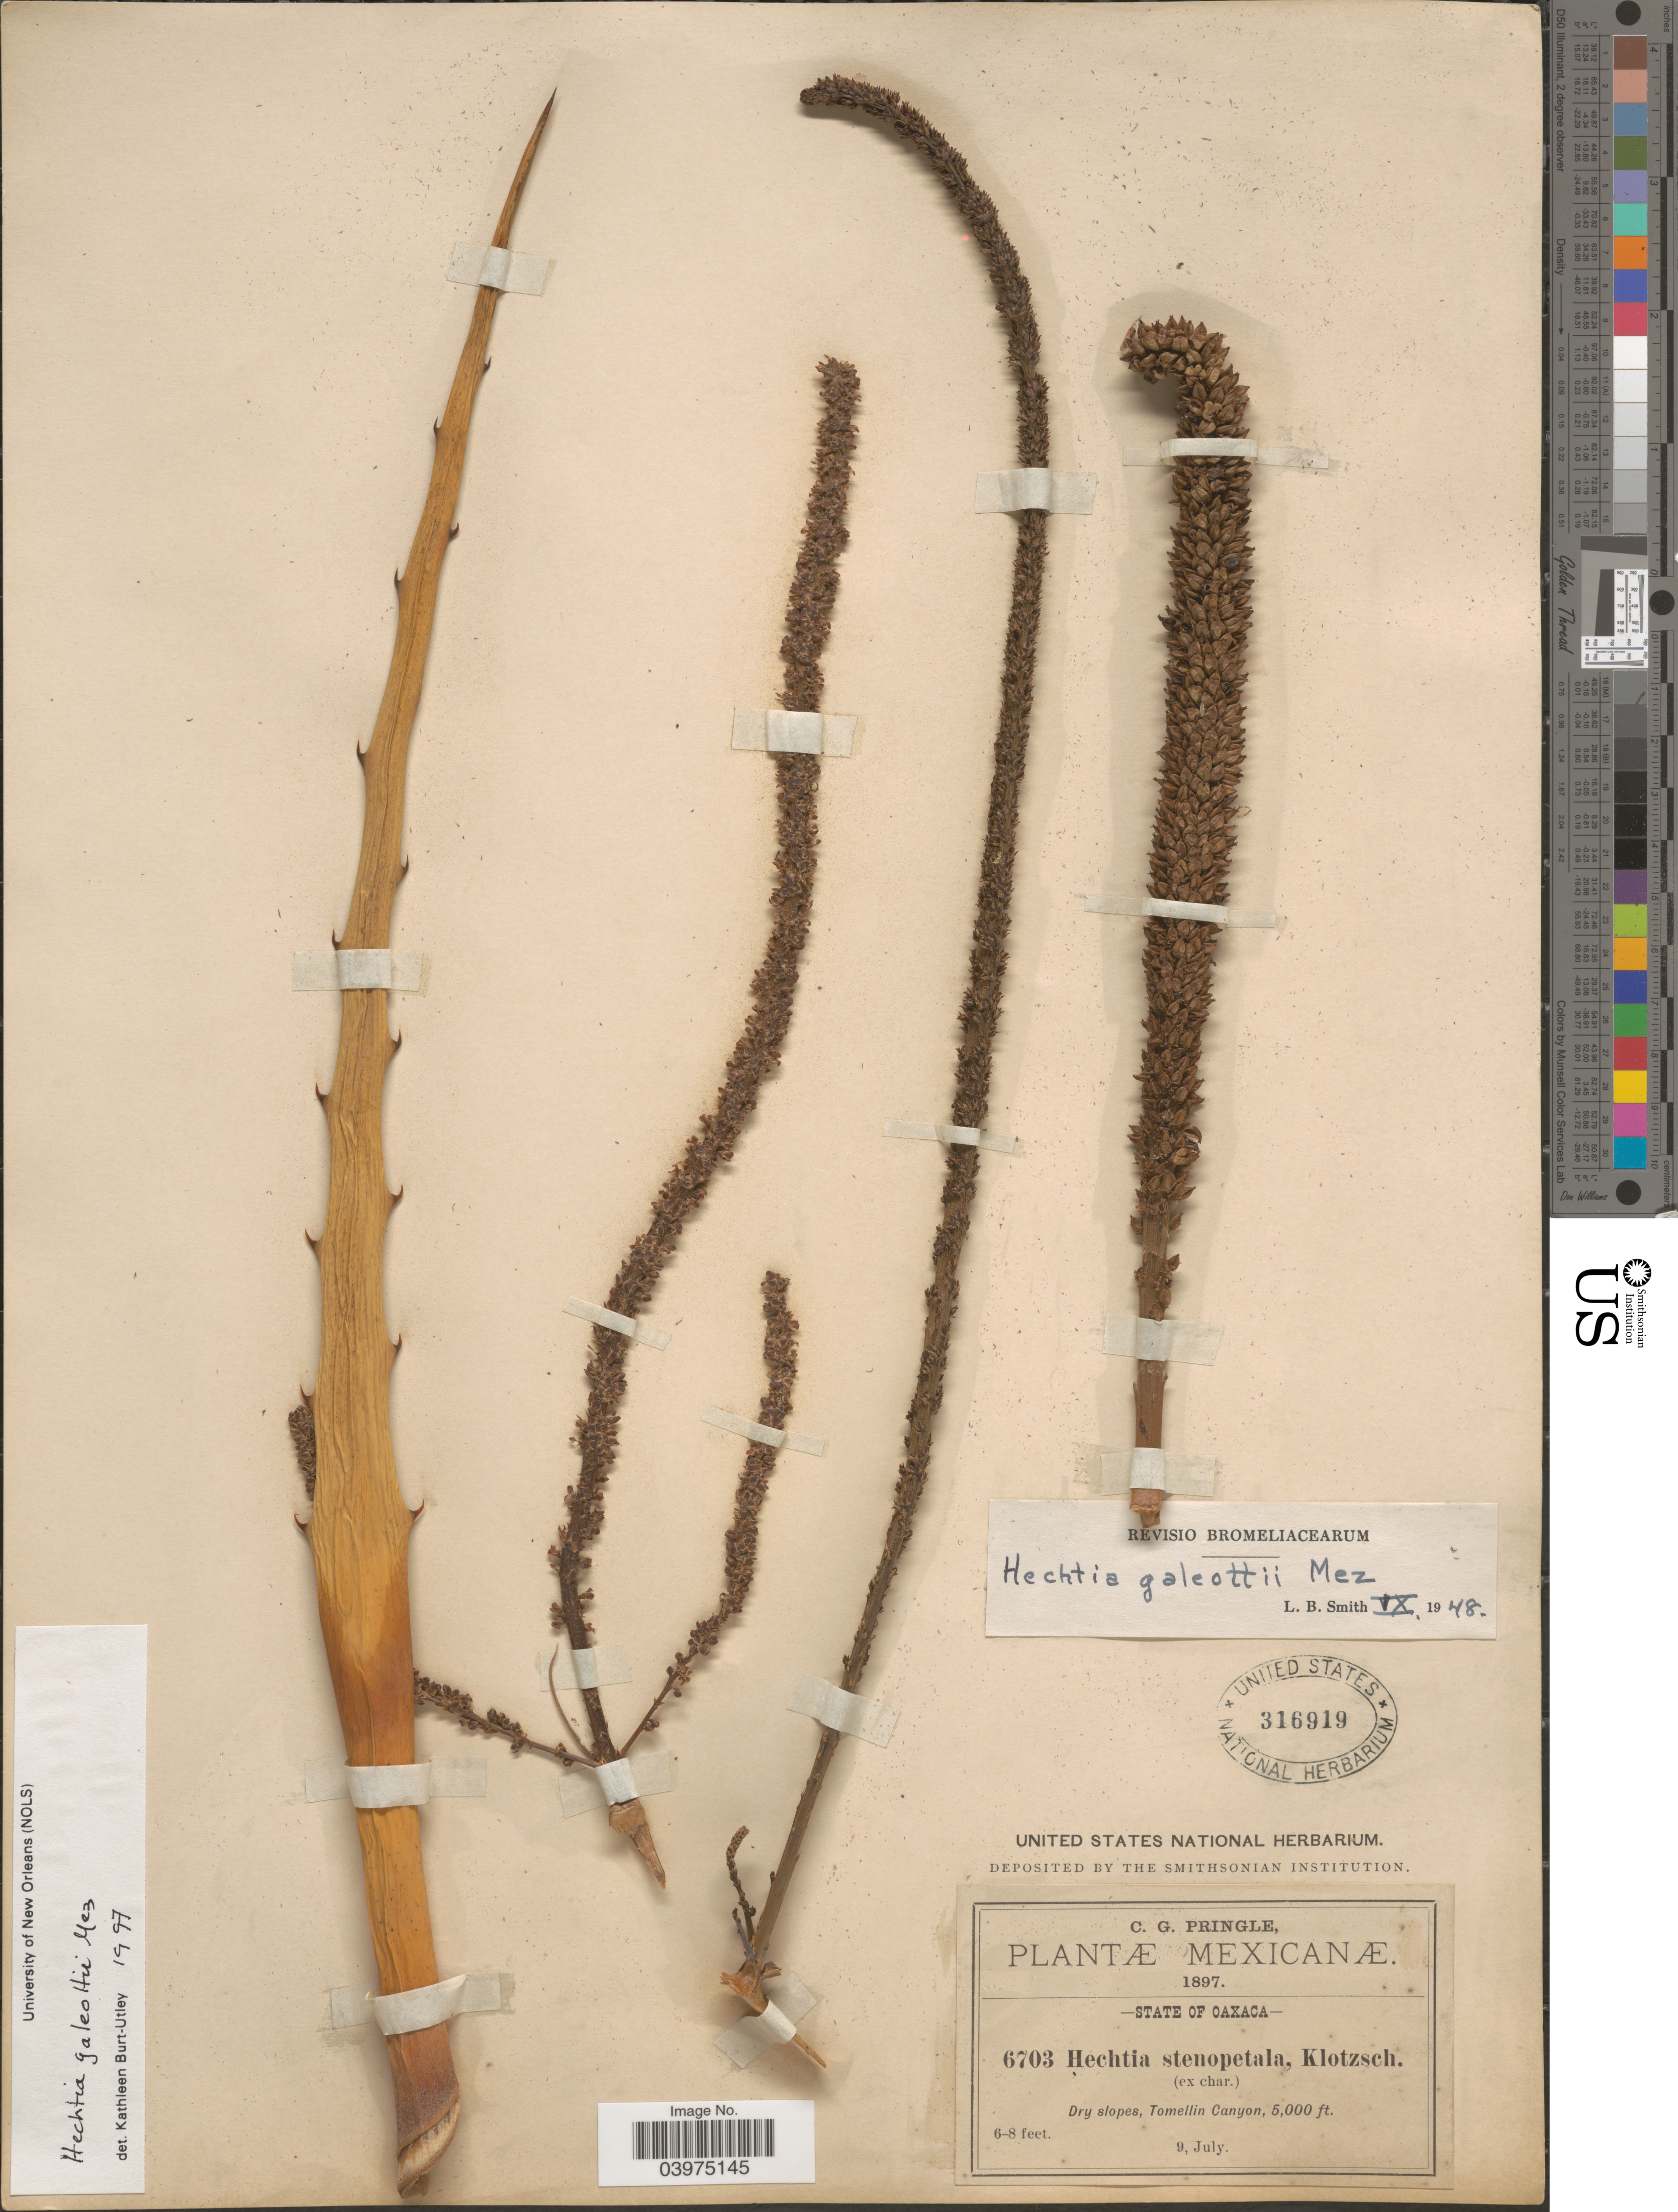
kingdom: Plantae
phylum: Tracheophyta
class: Liliopsida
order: Poales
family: Bromeliaceae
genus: Hechtia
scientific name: Hechtia galeottii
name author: Mez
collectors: C. G. Pringle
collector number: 6703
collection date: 1897-07-09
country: Mexico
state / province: Oaxaca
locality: Tomellin Canyon.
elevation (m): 1524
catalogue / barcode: US 316919